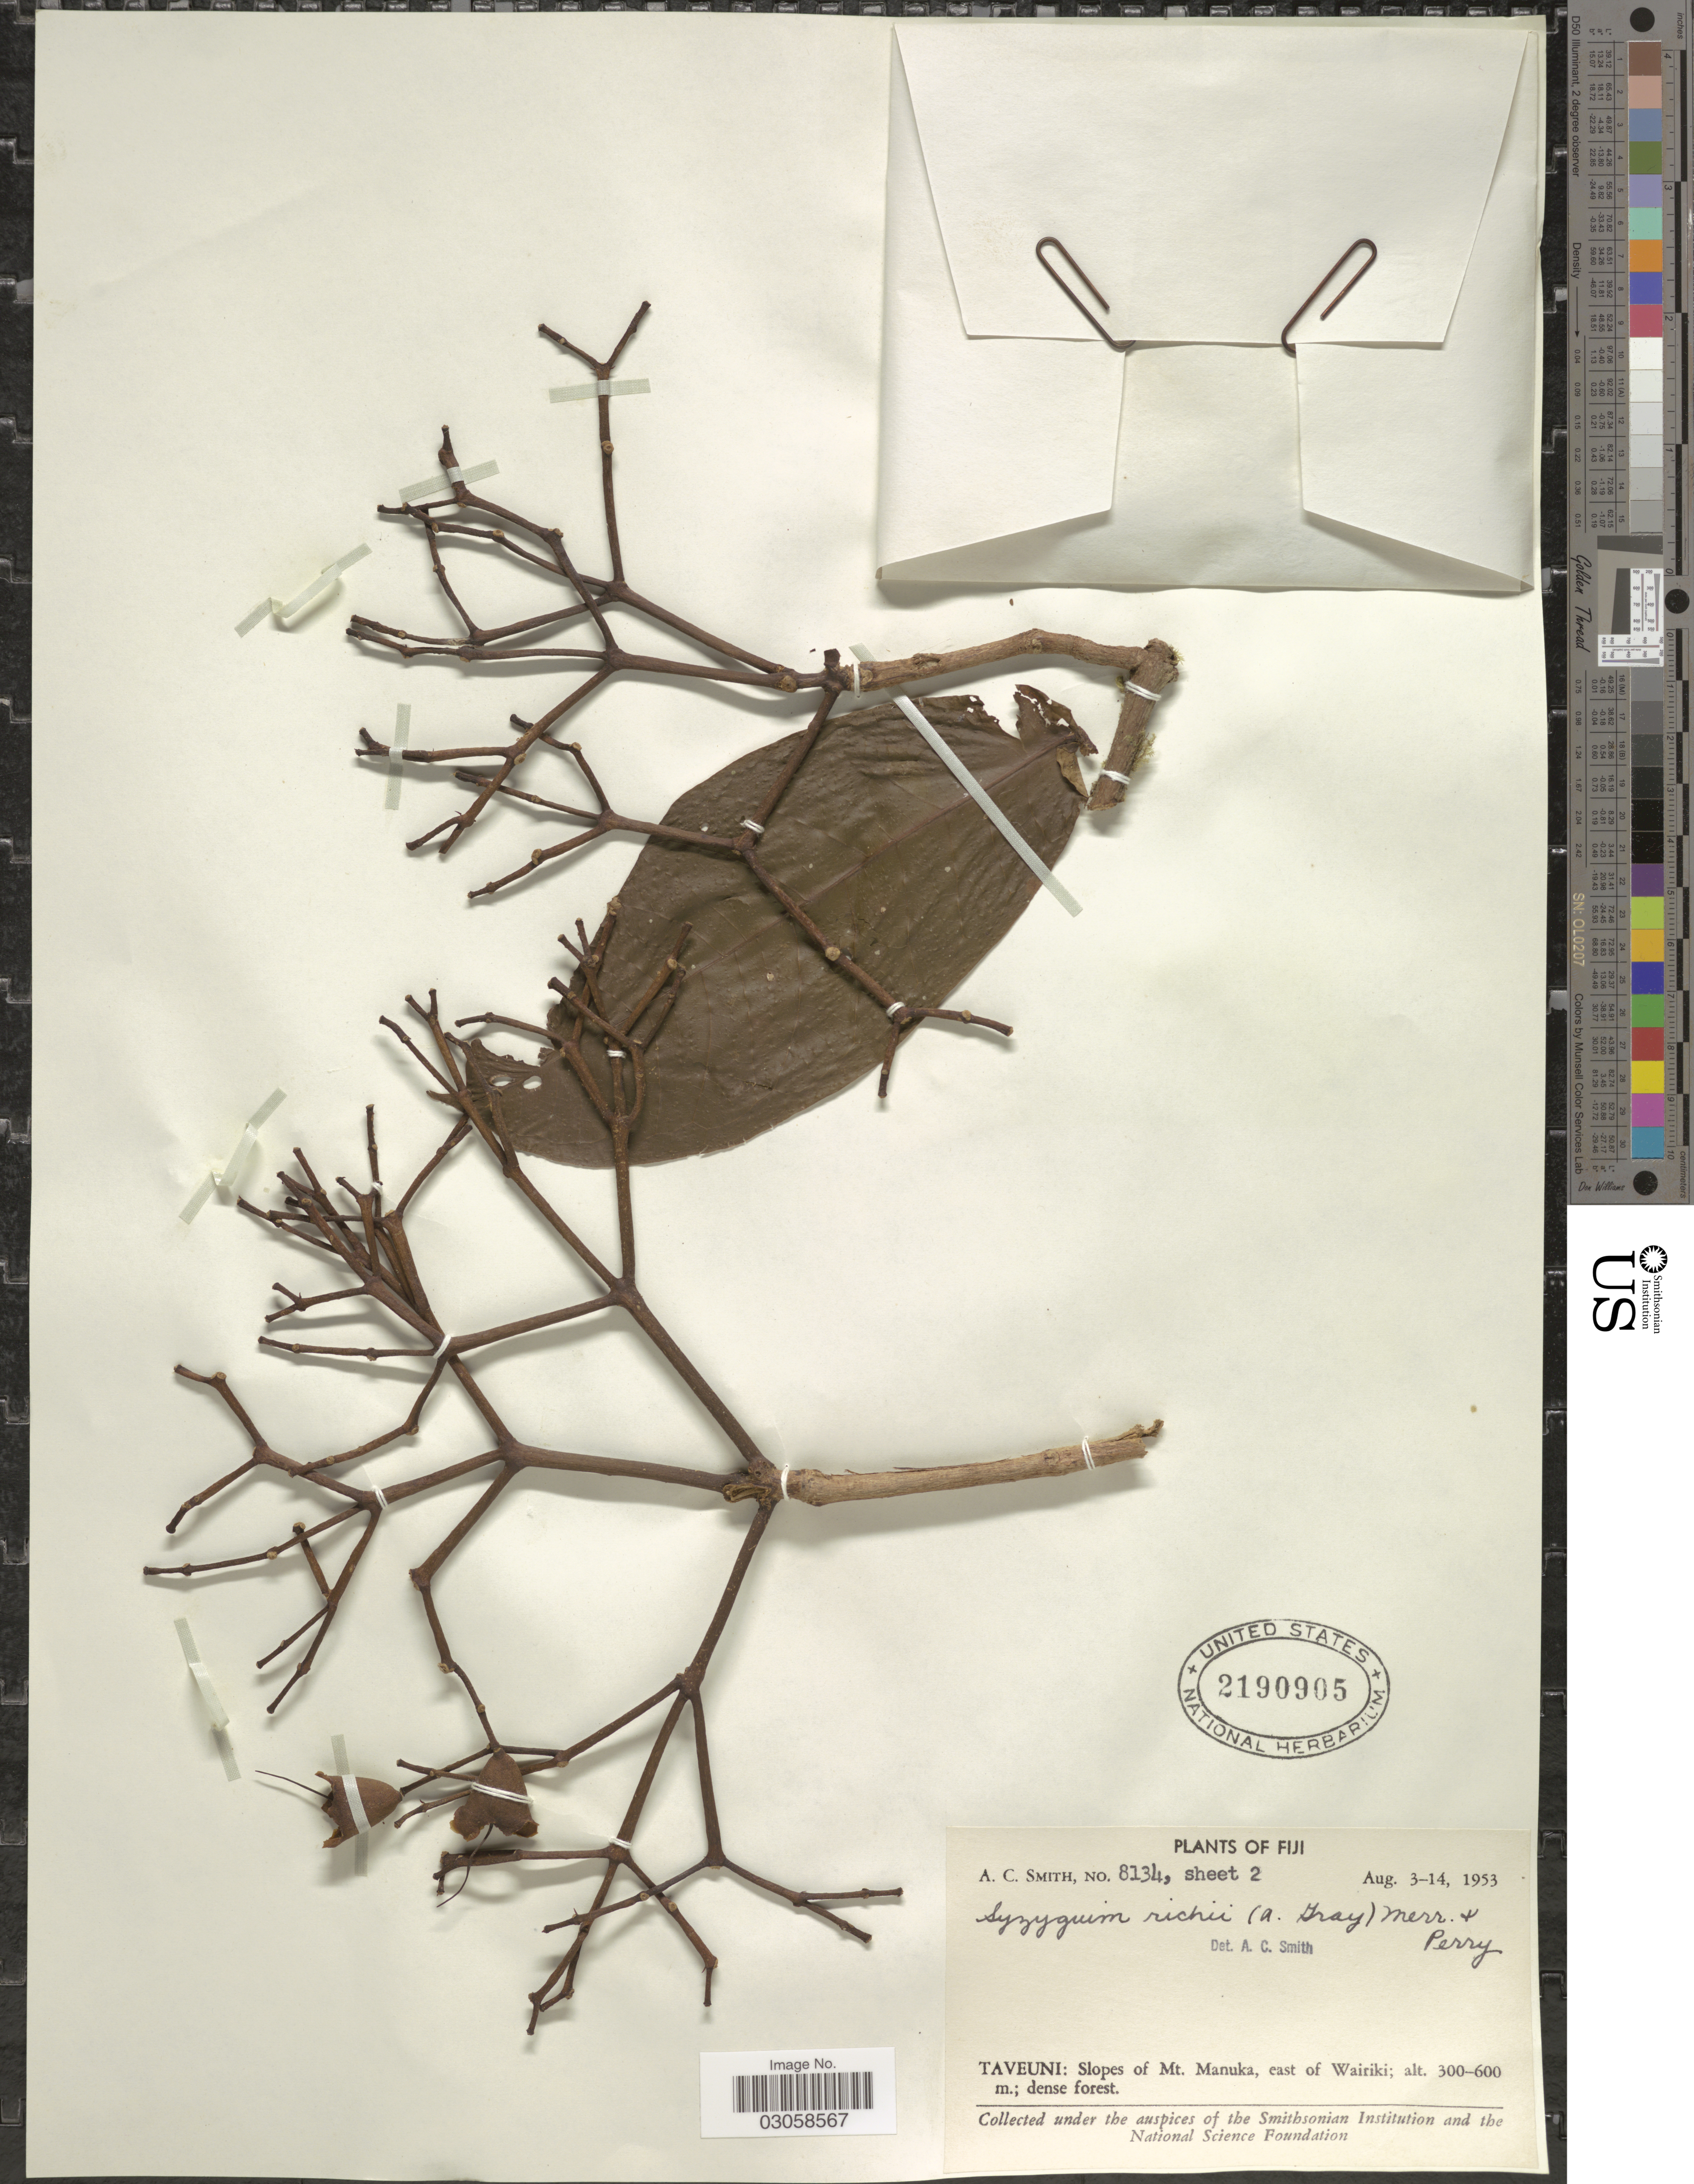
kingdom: Plantae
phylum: Tracheophyta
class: Magnoliopsida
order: Myrtales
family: Myrtaceae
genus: Syzygium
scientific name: Syzygium richii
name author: (A. Gray) Merr. & L.M. Perry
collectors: A. C. Smith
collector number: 8134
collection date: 1953-08-03/1953-08-14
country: Fiji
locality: Taveuni: Slopes of Mt. Manuka, east of Wairiki.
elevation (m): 300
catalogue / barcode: US 2190905